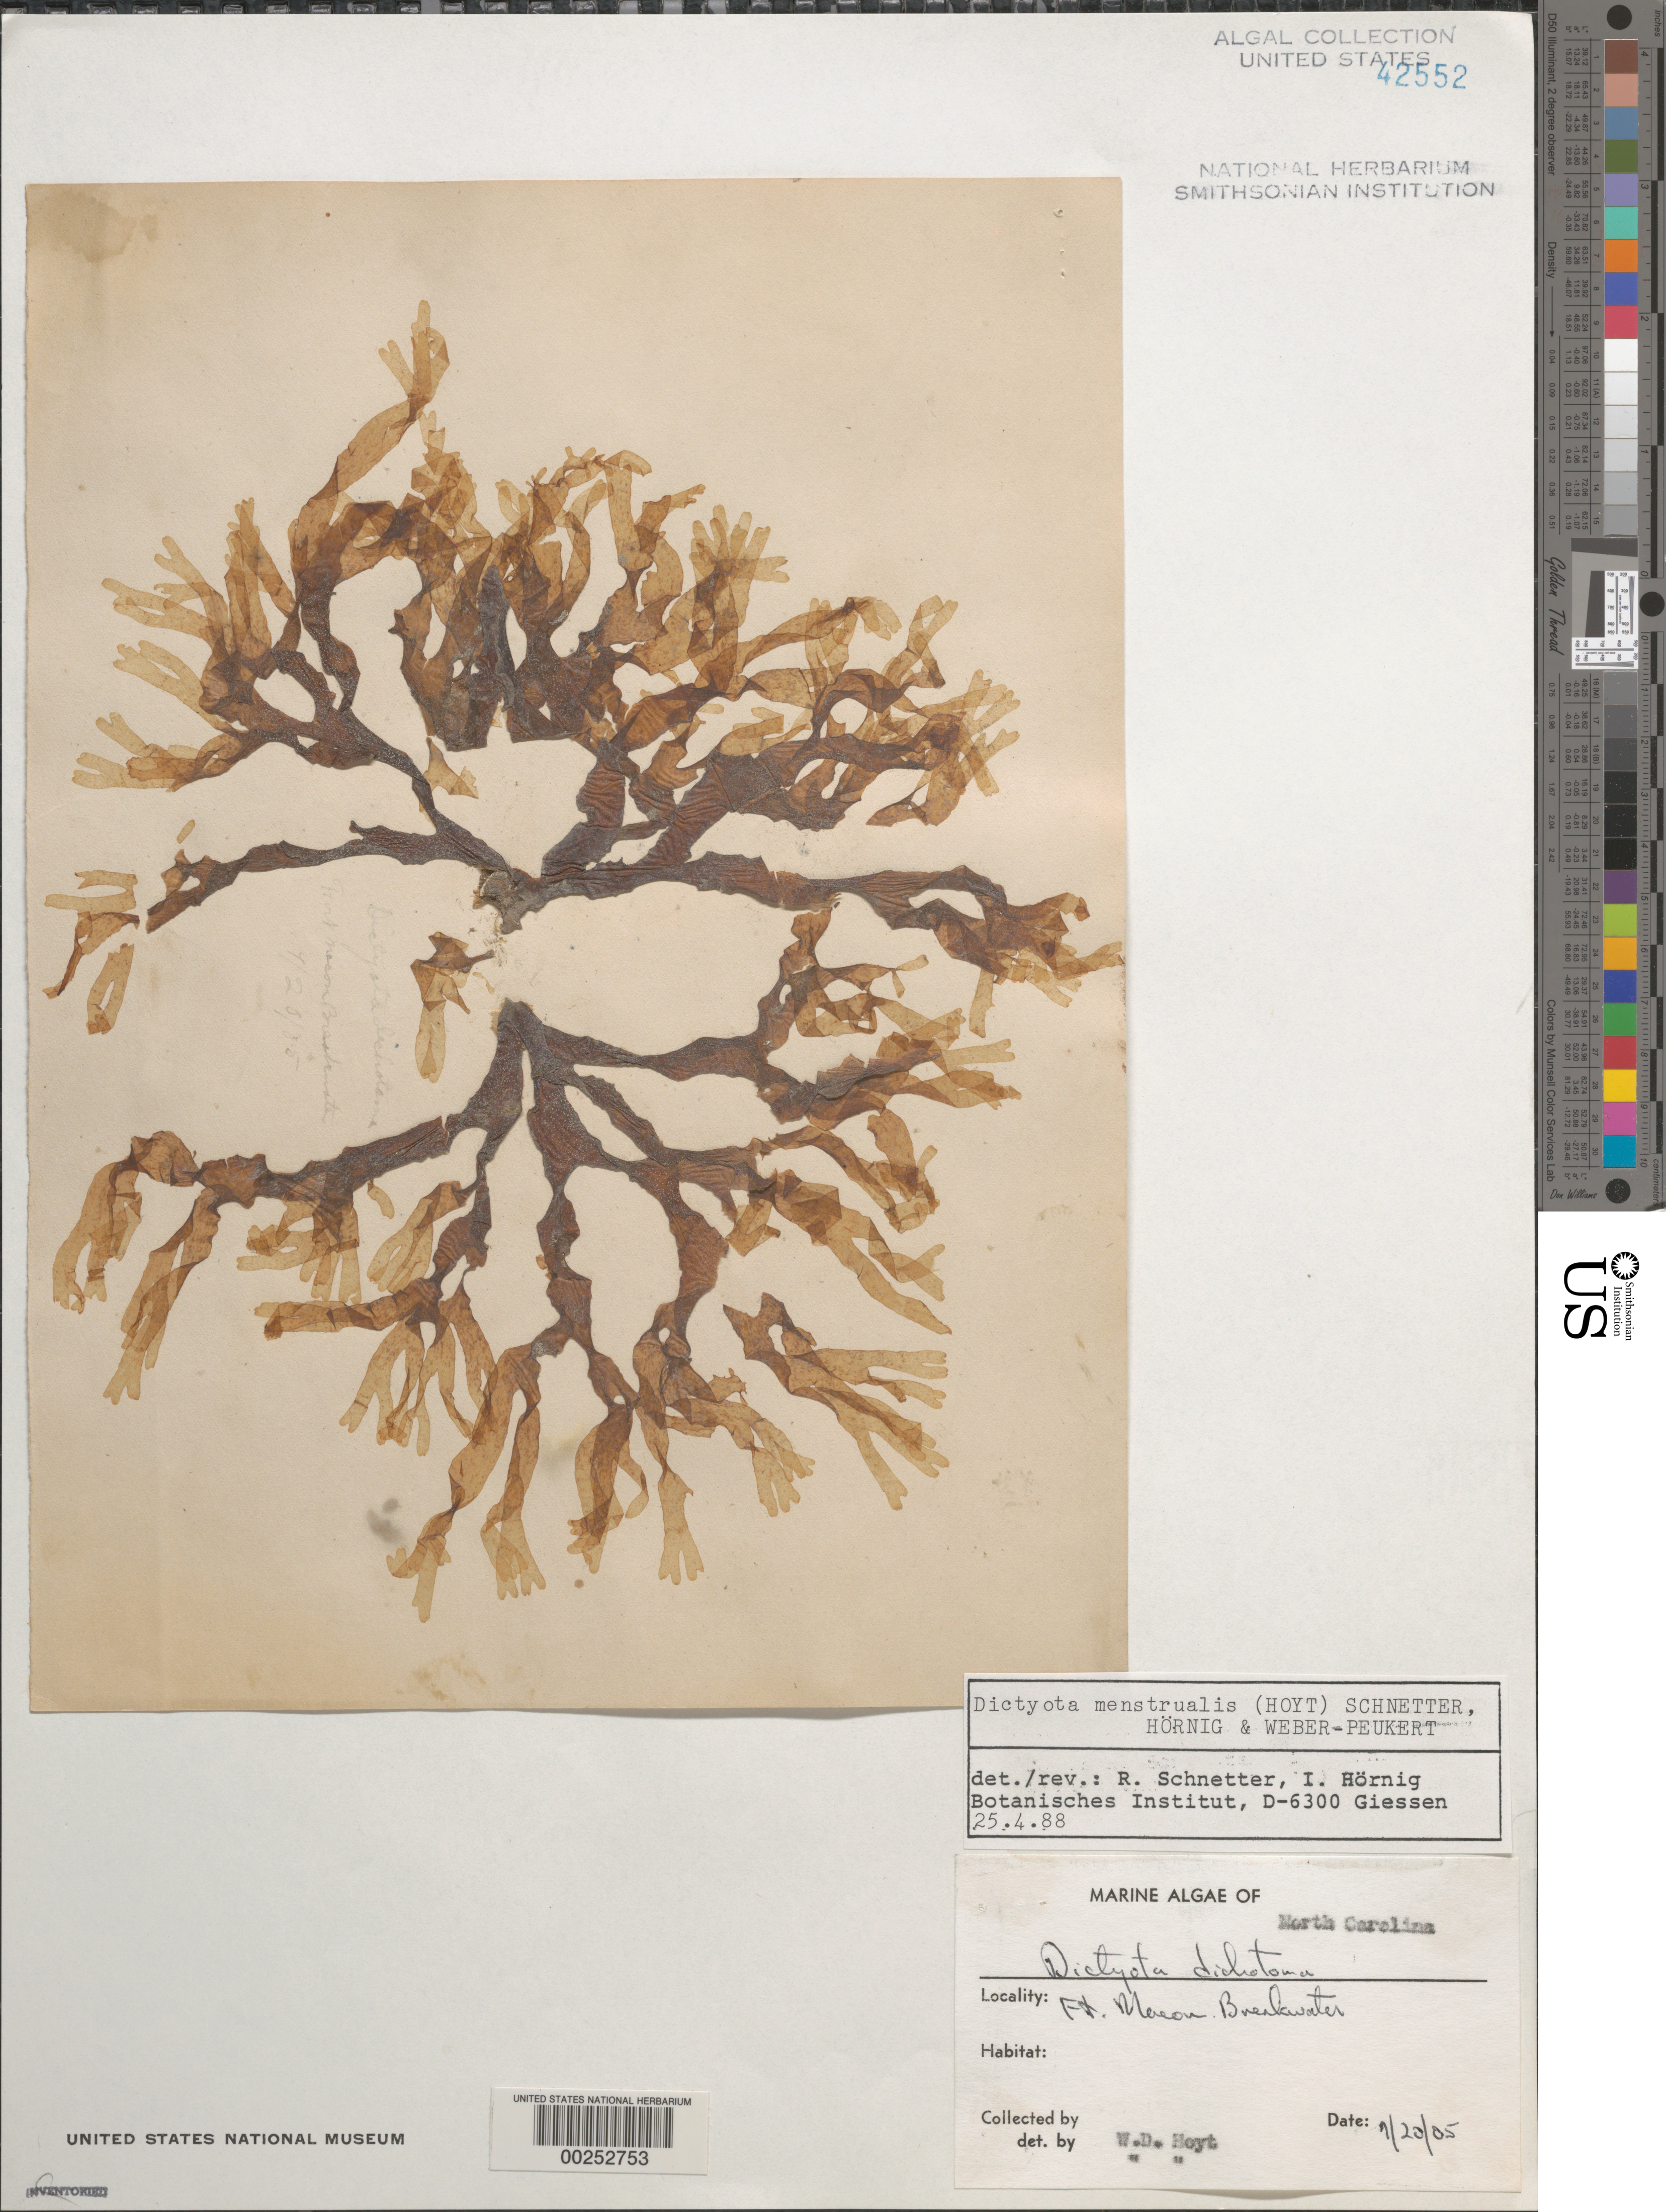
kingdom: Chromista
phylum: Ochrophyta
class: Phaeophyceae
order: Dictyotales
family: Dictyotaceae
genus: Dictyota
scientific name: Dictyota menstrualis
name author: (Hoyt) Schnetter et al.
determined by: Schnetter, R.; Hörnig, I.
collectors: W. D. Hoyt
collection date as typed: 20 Jul 1905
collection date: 1905-07-20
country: United States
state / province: North Carolina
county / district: Carteret County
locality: Beaufort, Fort Macon breakwater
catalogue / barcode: US 42552